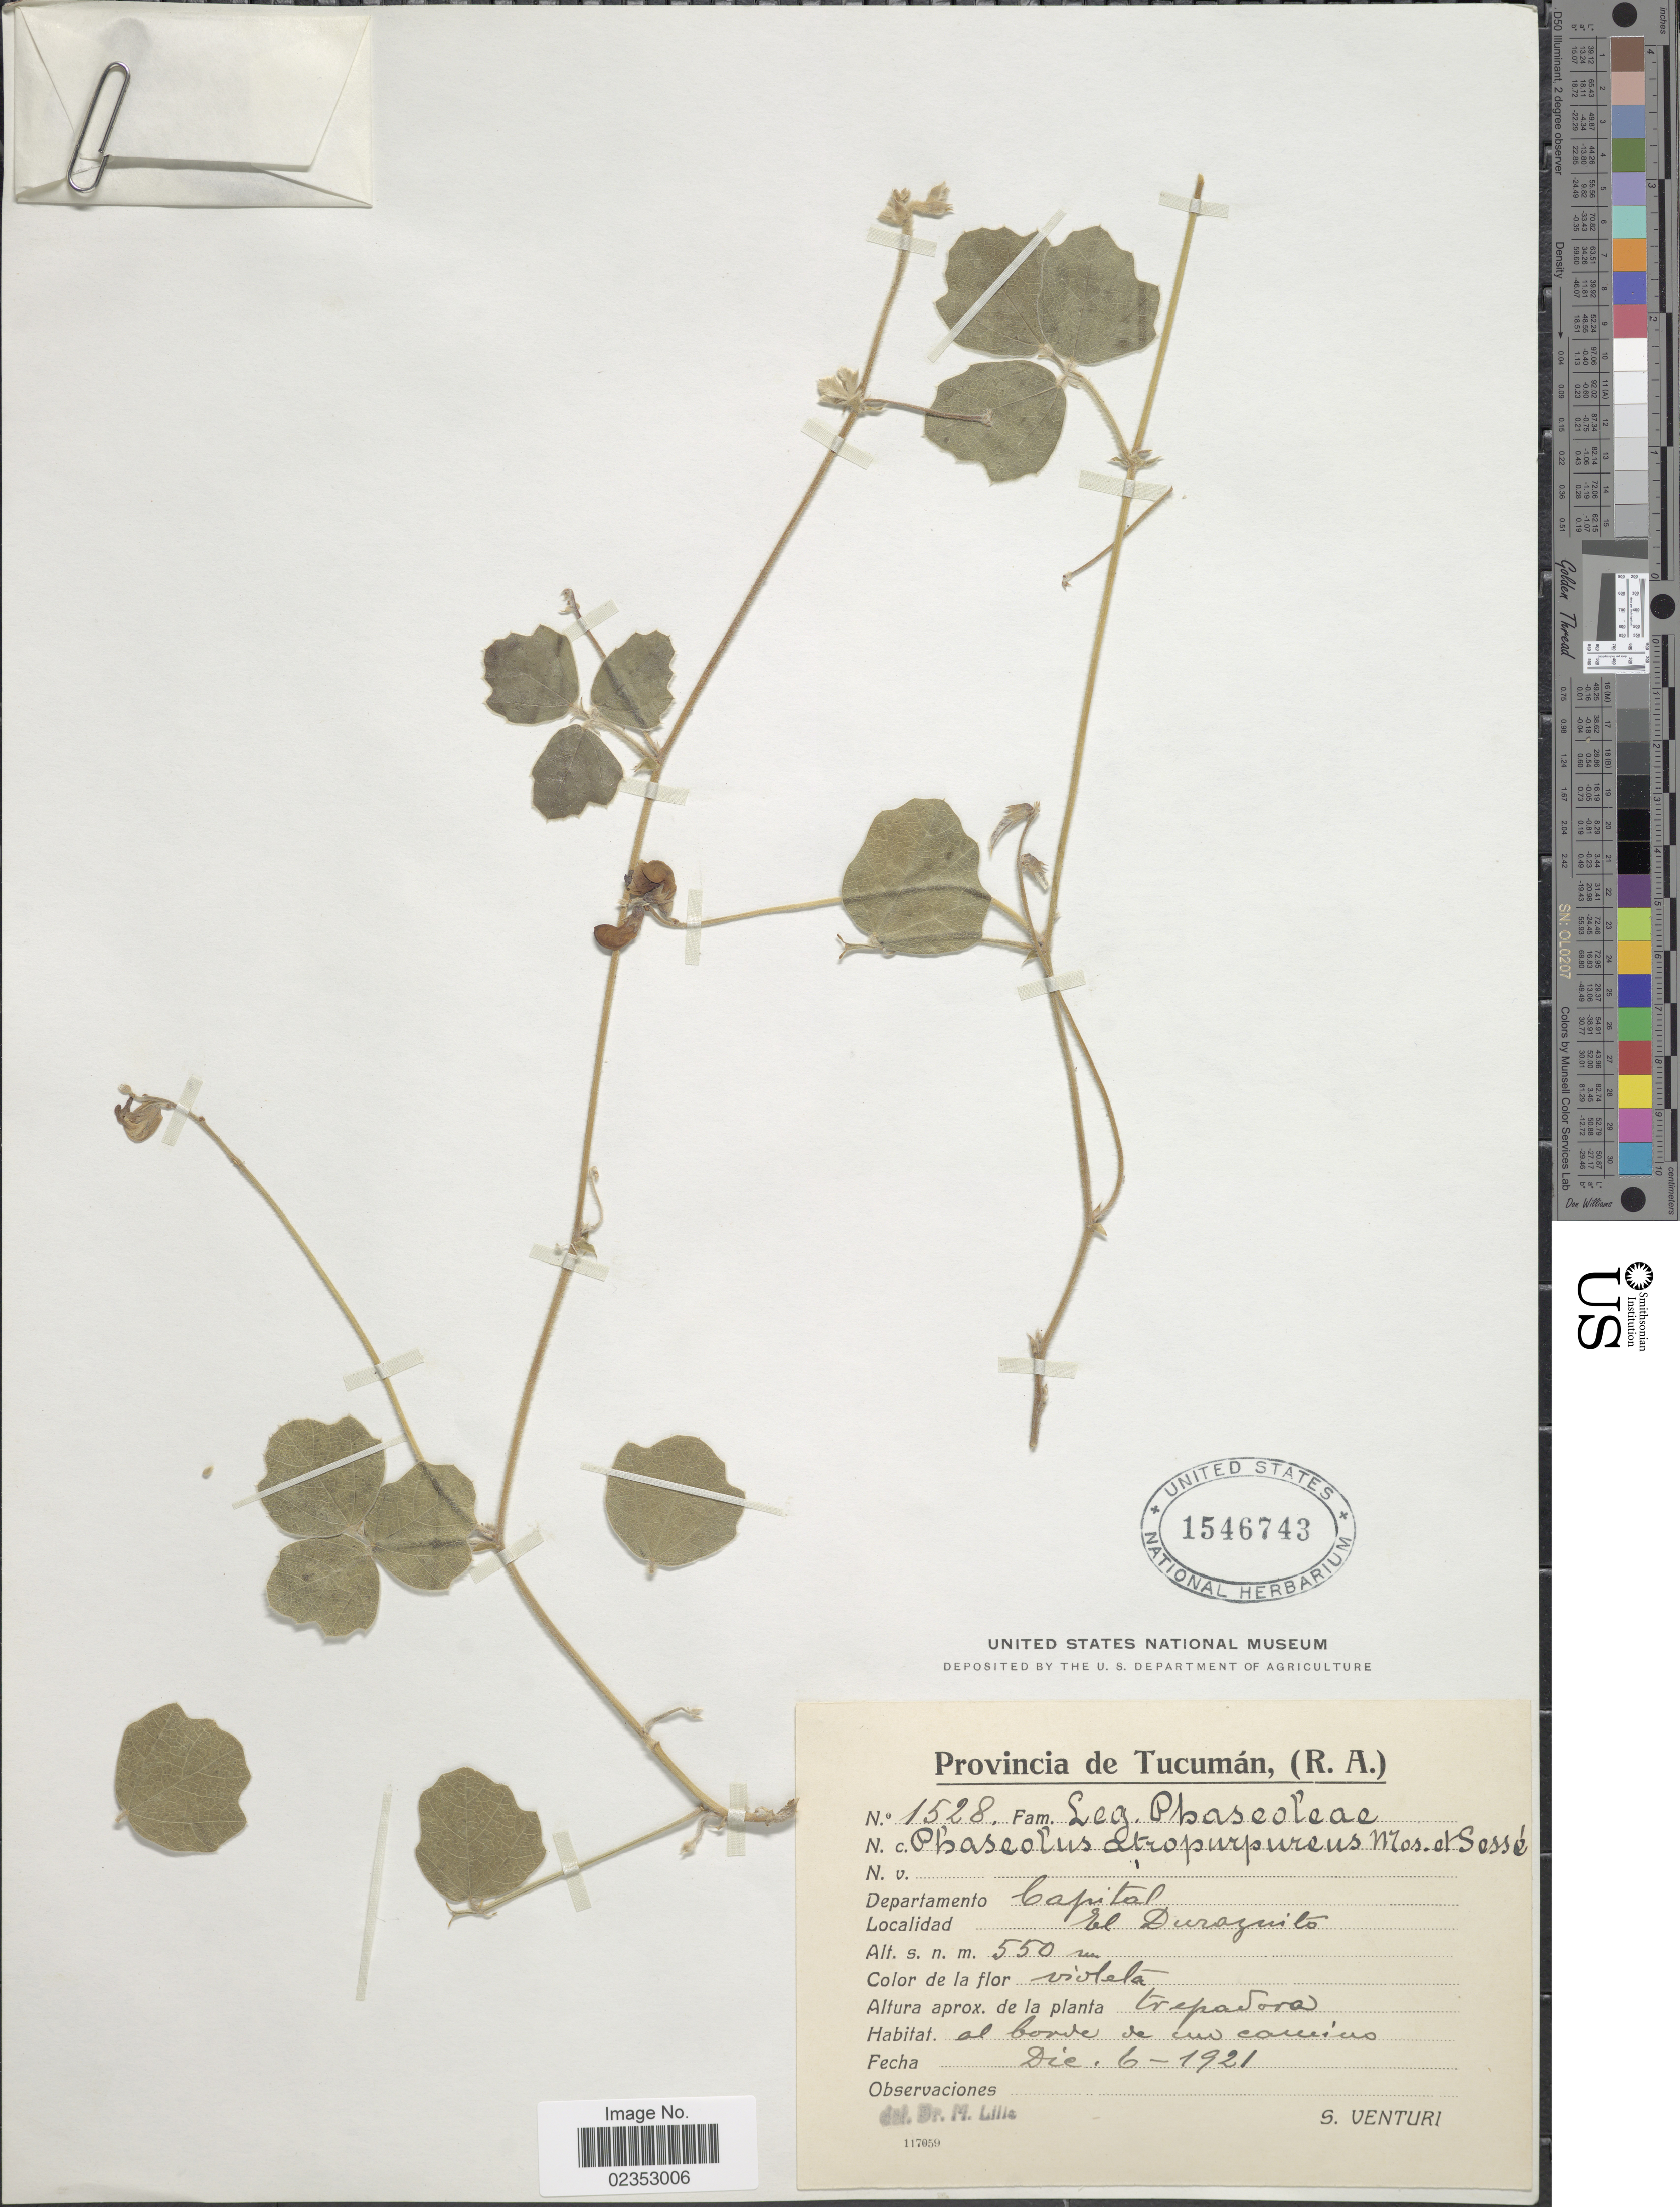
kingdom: Plantae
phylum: Tracheophyta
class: Magnoliopsida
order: Fabales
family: Fabaceae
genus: Macroptilium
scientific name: Macroptilium panduratum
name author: (Benth.) Maréchal & Baudet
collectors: S. Venturi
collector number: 1528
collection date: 1921-12-06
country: Argentina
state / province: Tucuman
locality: (R.A.), Departamento Capital, El Duraguito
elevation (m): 550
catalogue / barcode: US 1546743